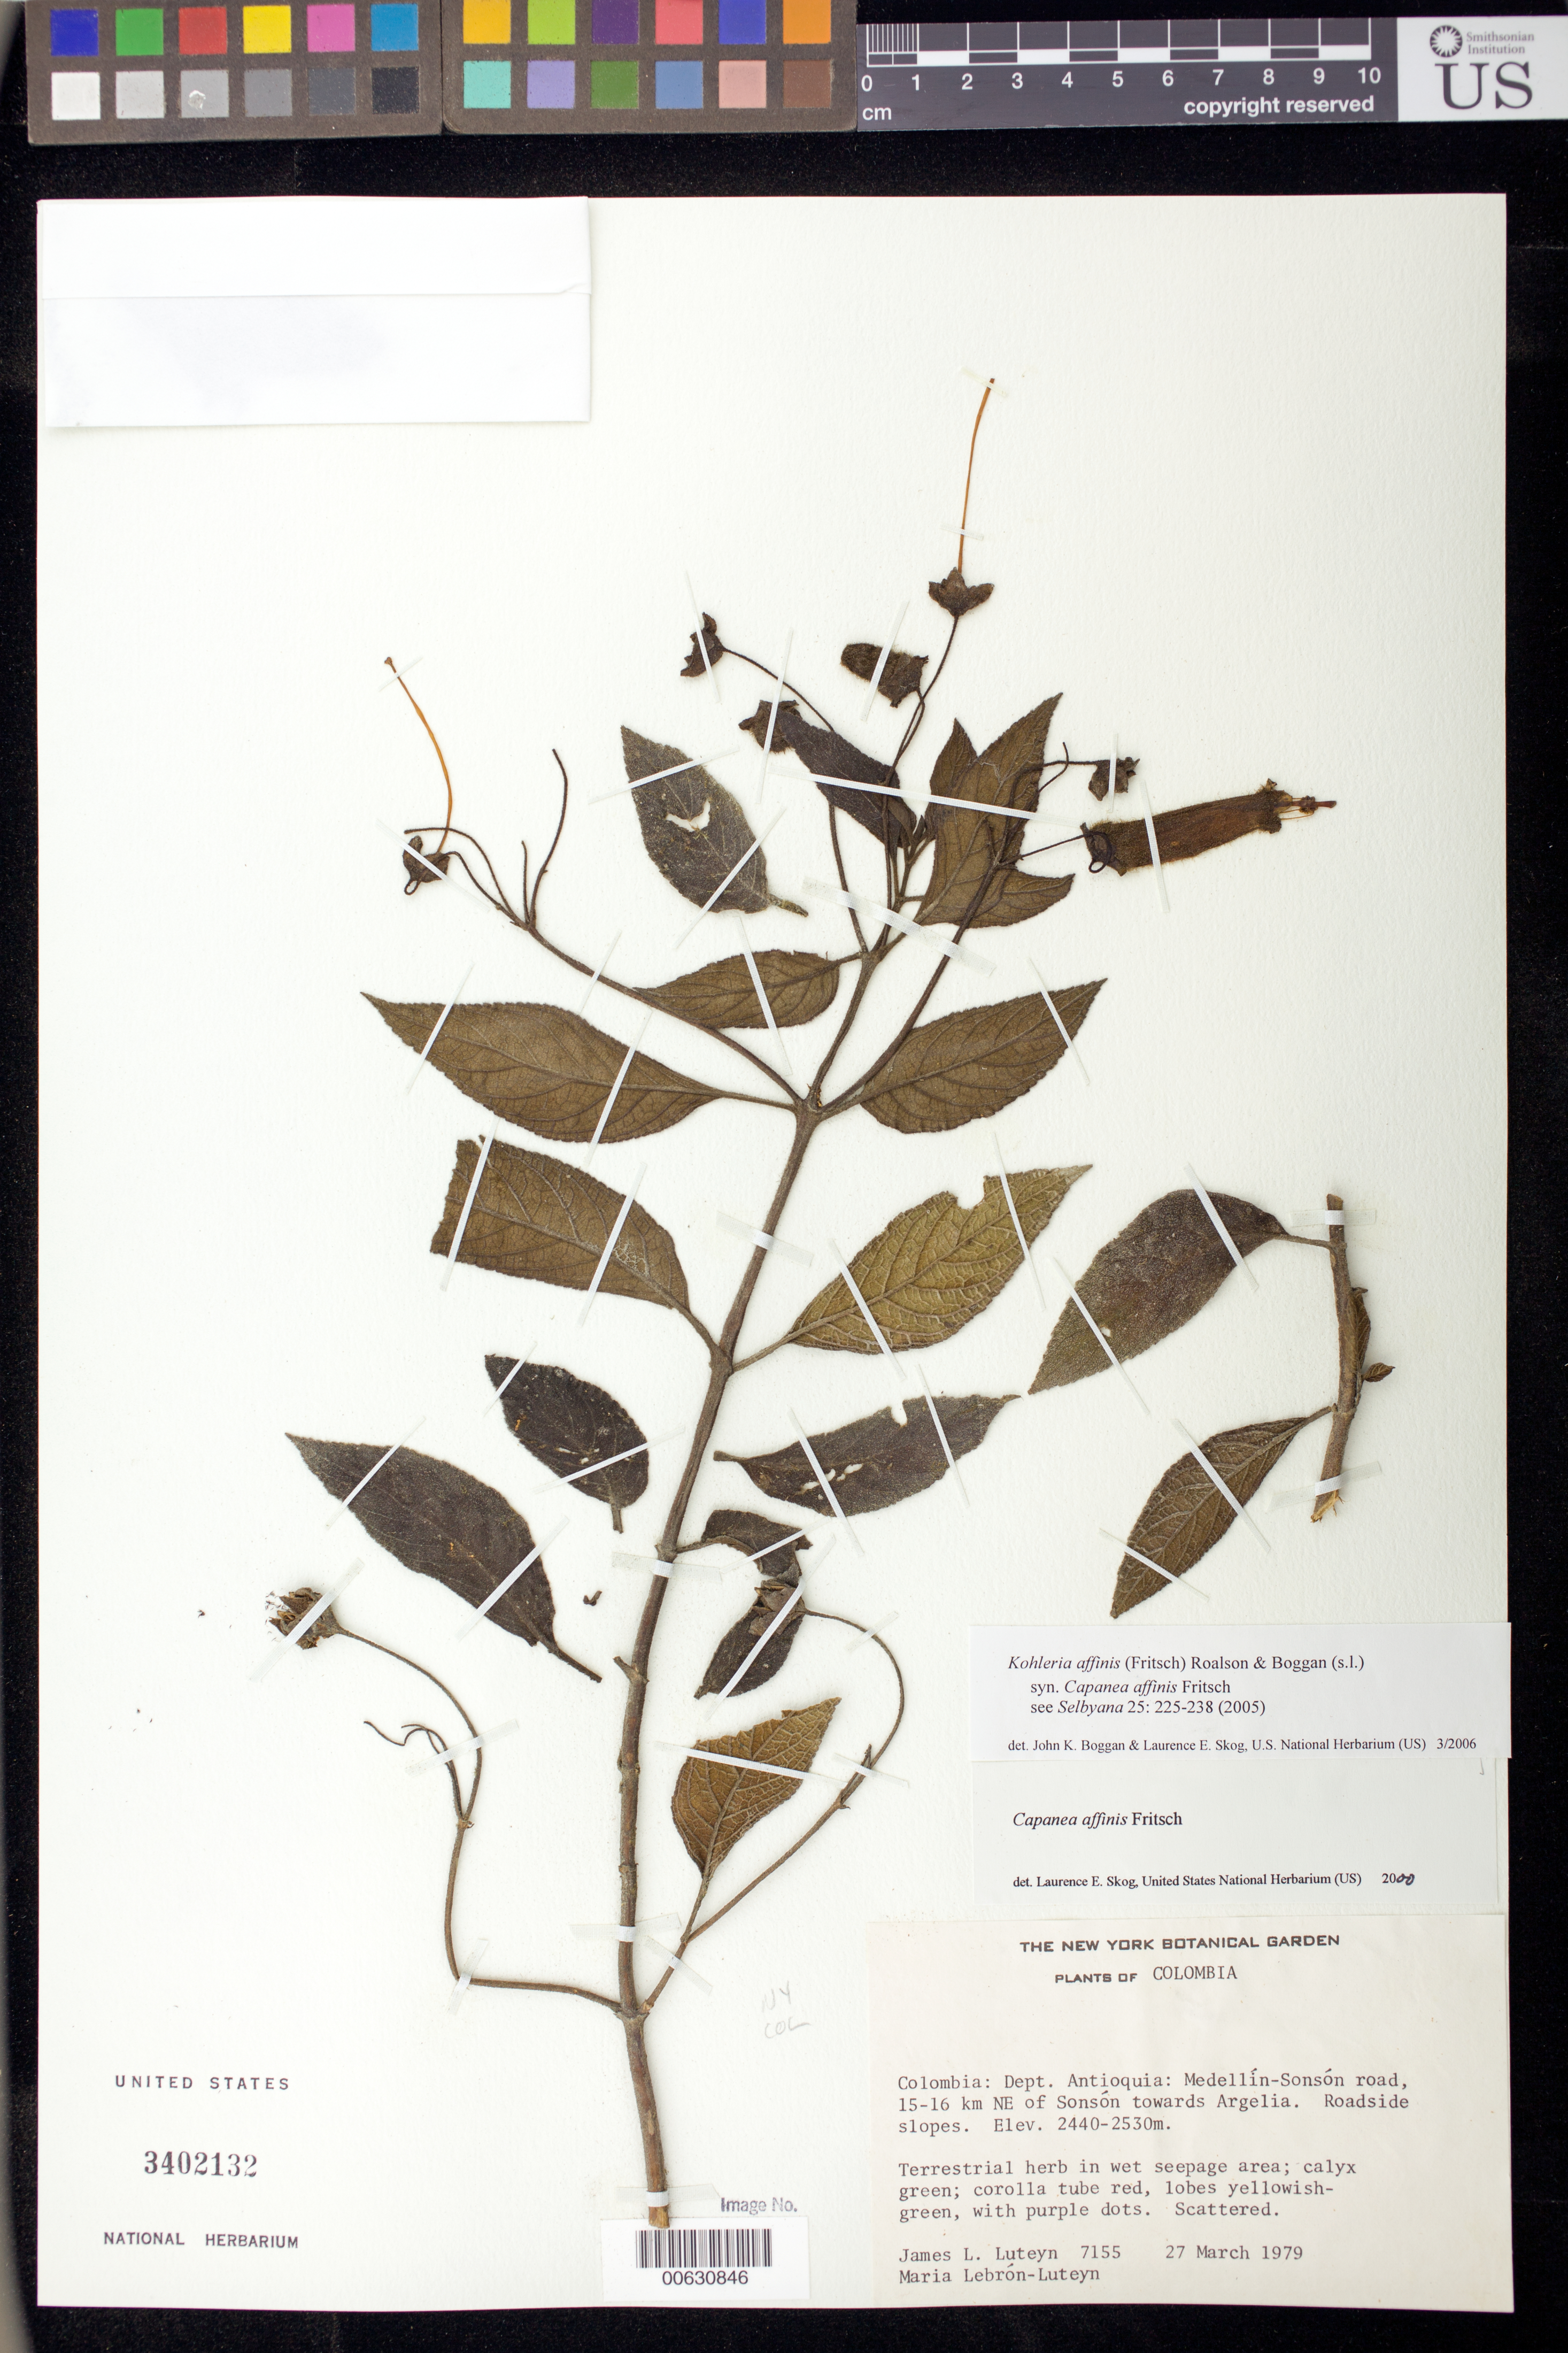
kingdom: Plantae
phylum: Tracheophyta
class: Magnoliopsida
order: Lamiales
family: Gesneriaceae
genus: Kohleria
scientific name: Kohleria affinis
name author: (Fritsch) Roalson & Boggan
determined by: Boggan, J. K.; Skog, L. E.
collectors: J. L. Luteyn & M. L. Lebrón-Luteyn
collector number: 7155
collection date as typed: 27 Mar 1979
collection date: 1979-03-27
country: Colombia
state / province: Antioquia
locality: Medellín-Sonsón road, 15-16 km NE of Sonsón towards Argelia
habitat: Roadside slopes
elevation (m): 2440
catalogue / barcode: US 3402132